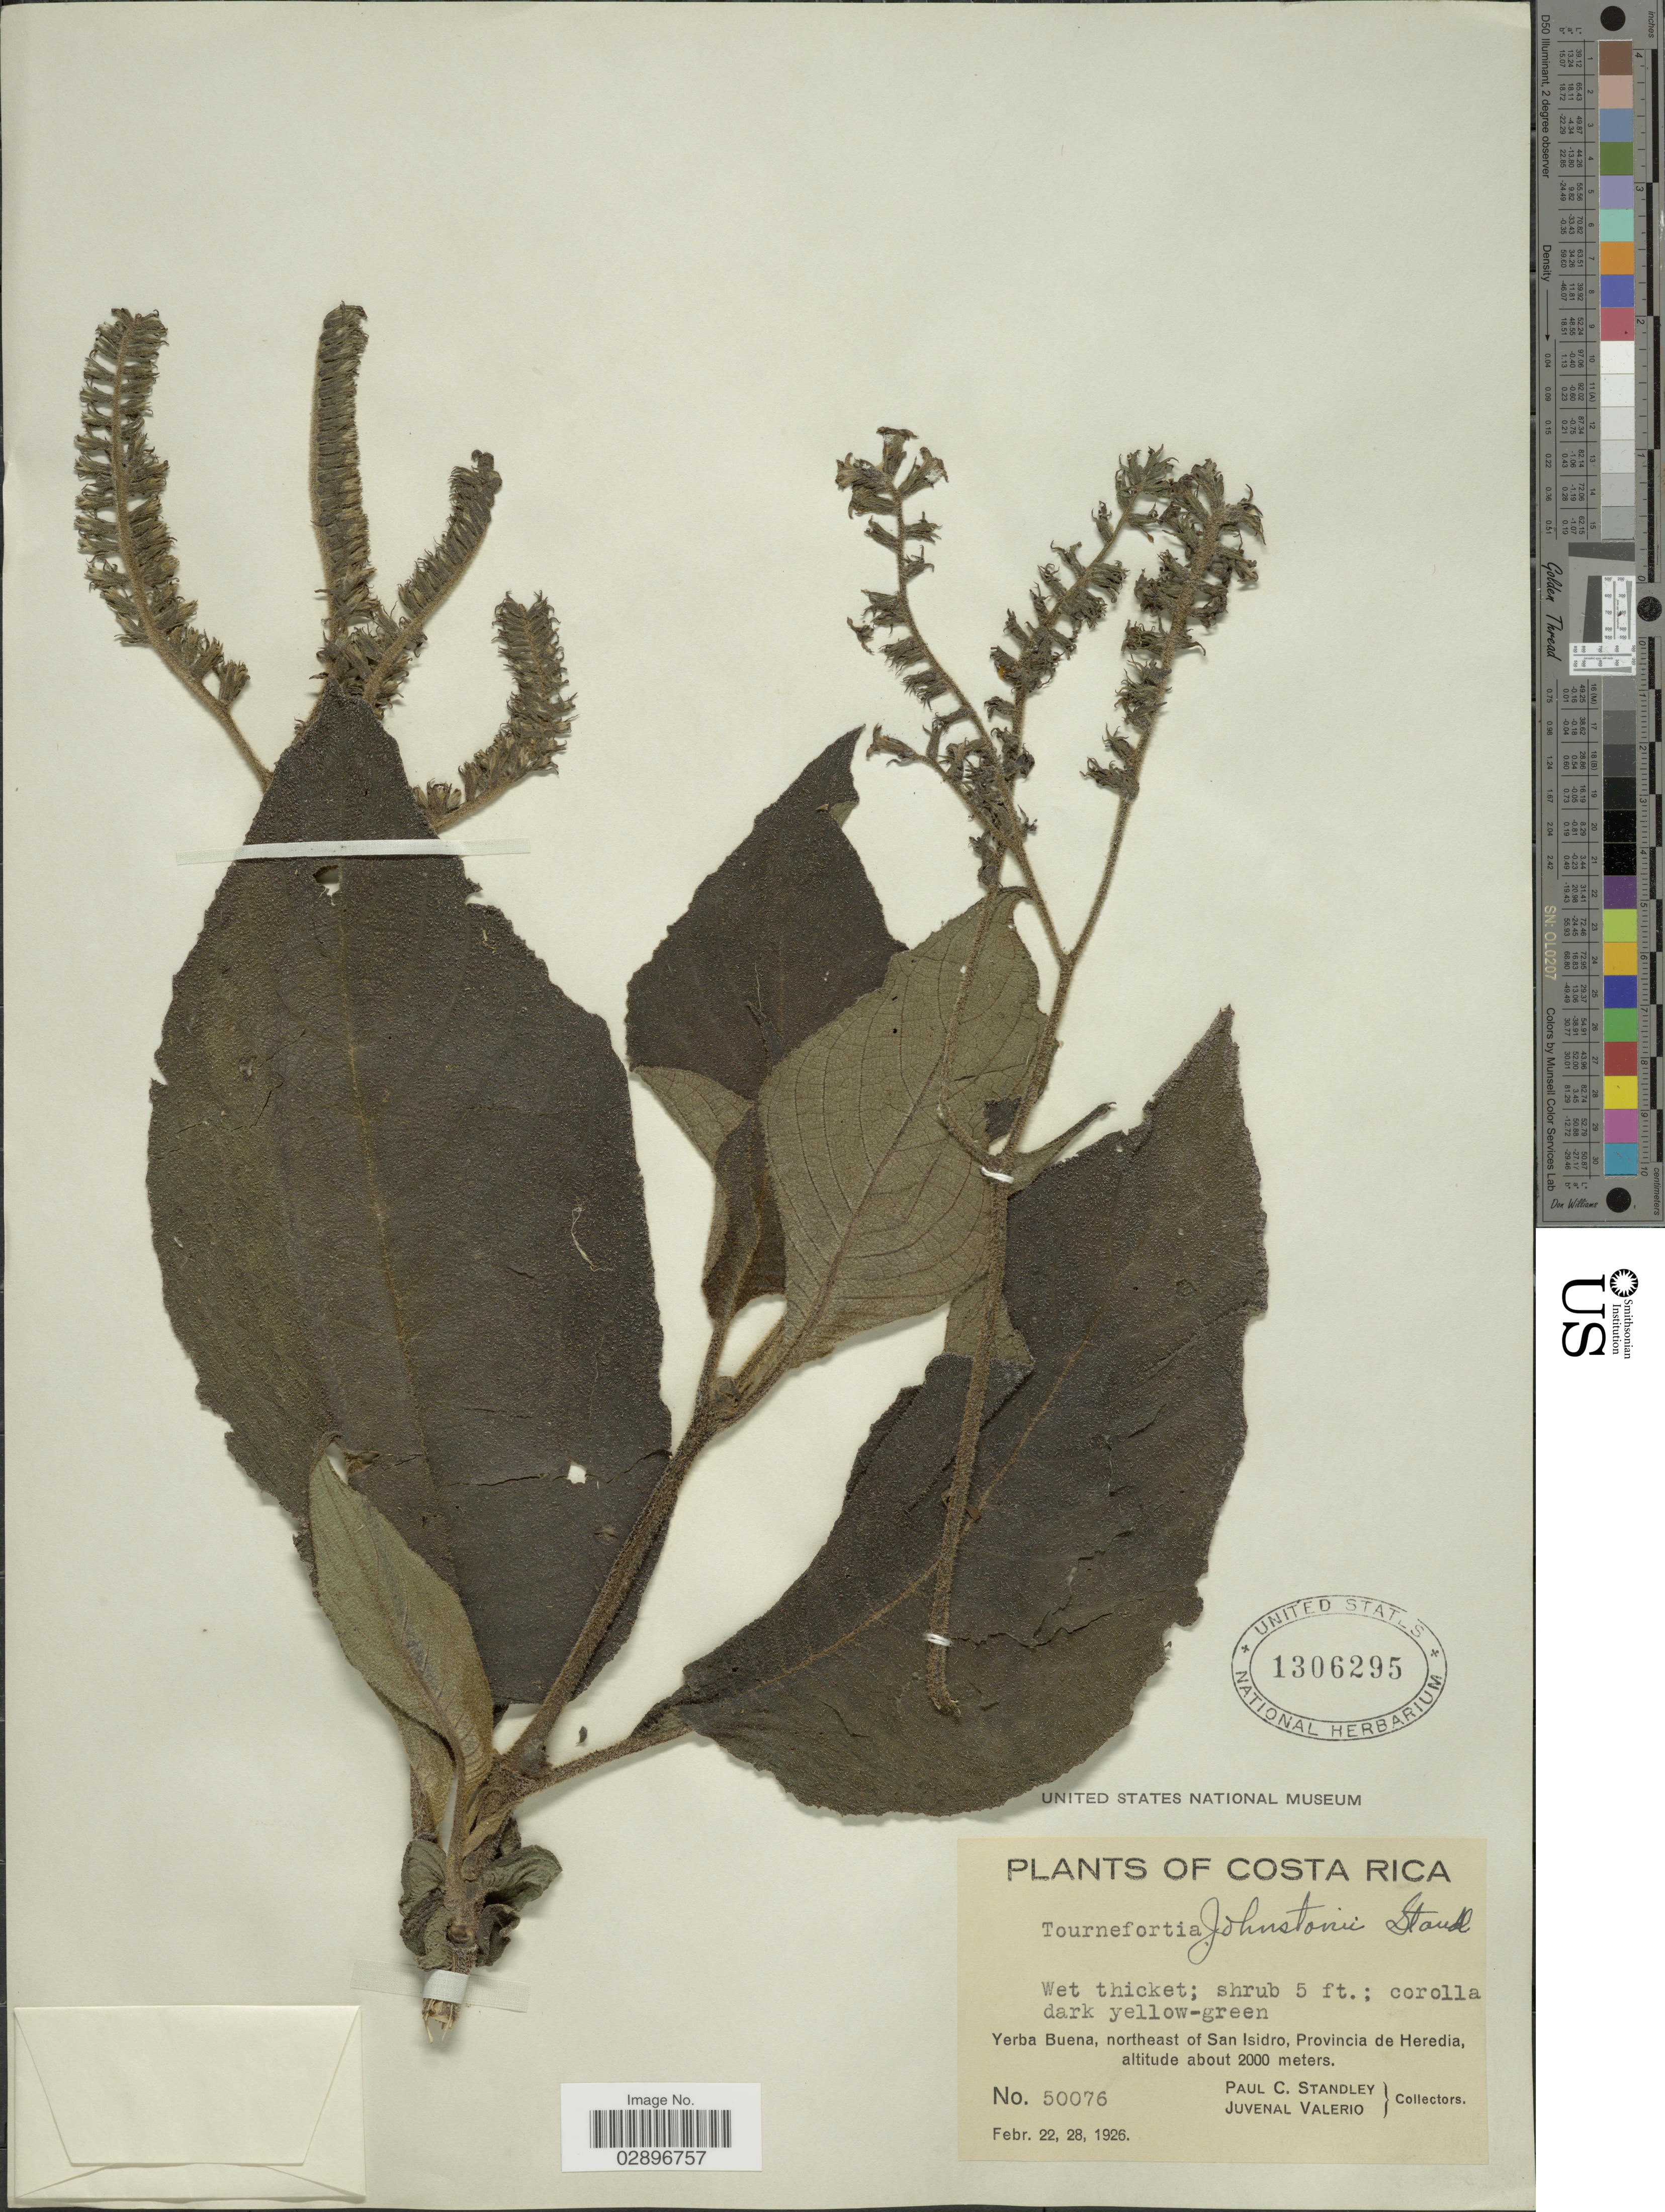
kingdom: Plantae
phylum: Tracheophyta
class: Magnoliopsida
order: Boraginales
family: Heliotropiaceae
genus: Tournefortia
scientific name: Tournefortia johnstonii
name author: Standl.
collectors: P. C. Standley & J. Valerio R.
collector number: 50076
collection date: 1926-02-22/1926-02-28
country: Costa Rica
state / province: Heredia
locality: Yerba Buena, northeast of San Isidro.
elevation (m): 2000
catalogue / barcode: US 1306295